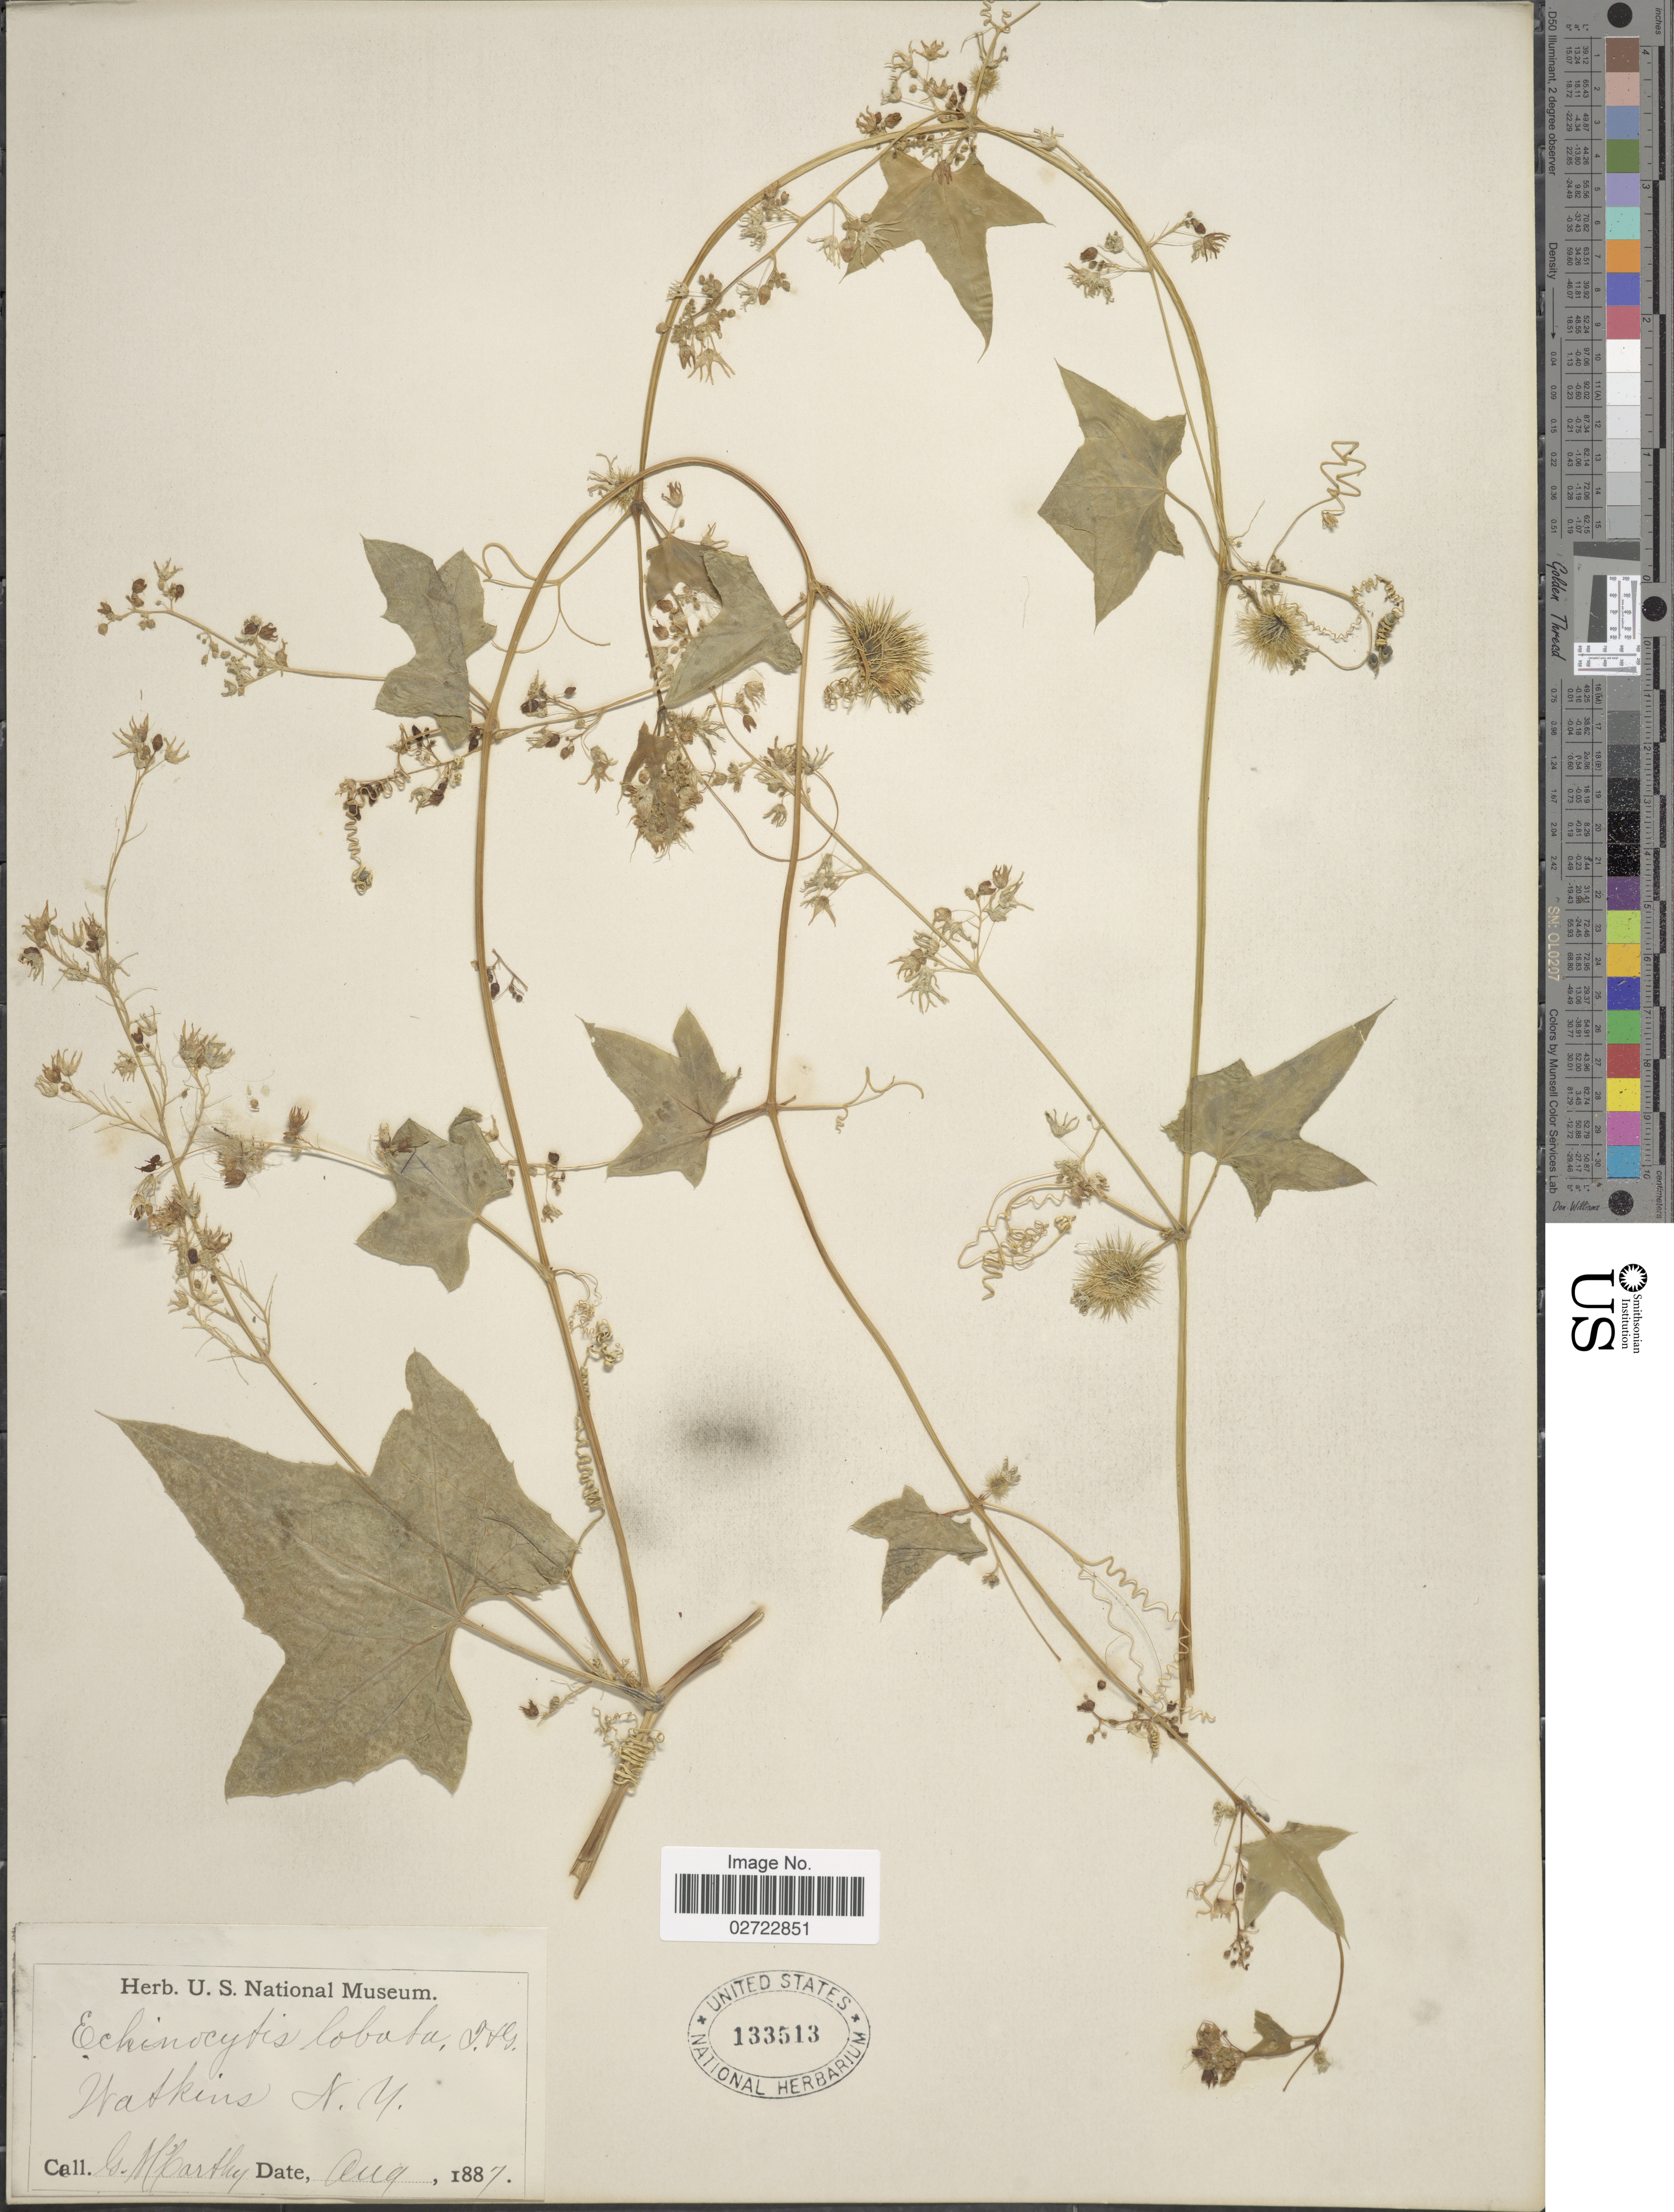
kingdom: Plantae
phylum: Tracheophyta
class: Magnoliopsida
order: Cucurbitales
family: Cucurbitaceae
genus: Echinocystis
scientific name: Echinocystis lobata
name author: (Michx.) Torr. & A. Gray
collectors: G. McCarthy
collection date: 1887-08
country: United States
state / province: New York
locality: Watkins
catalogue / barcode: US 133513